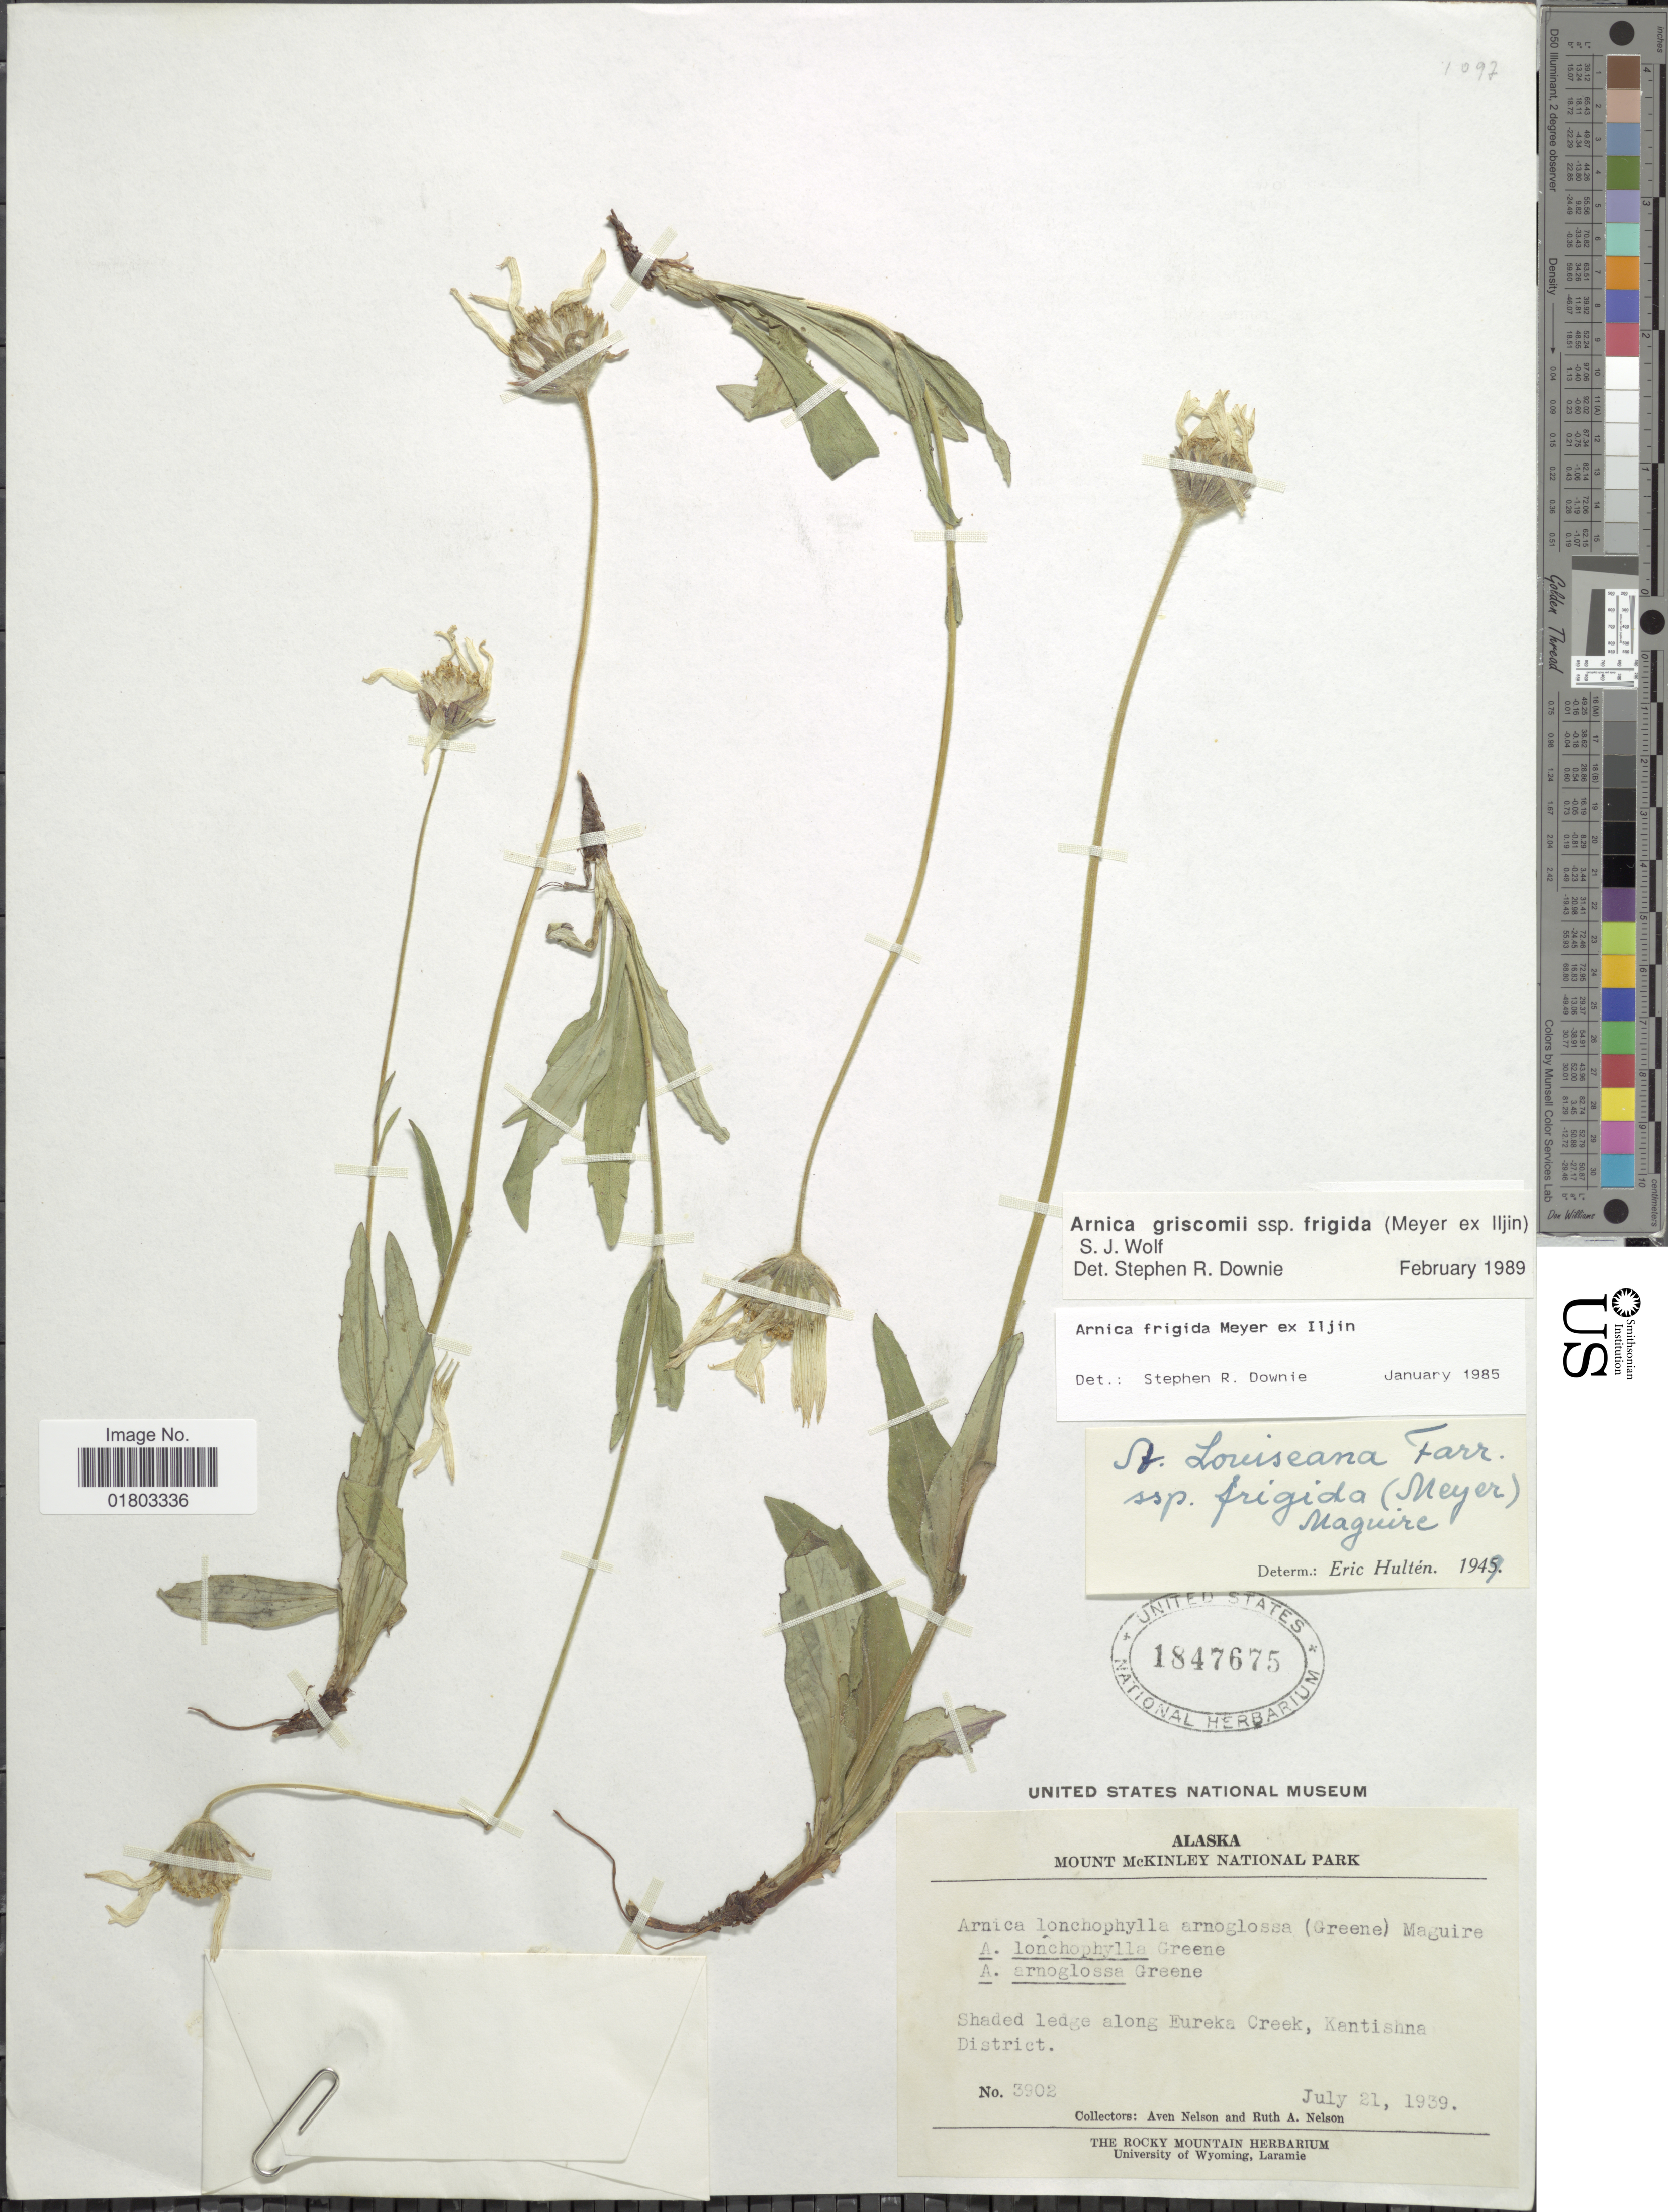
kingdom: Plantae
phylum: Tracheophyta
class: Magnoliopsida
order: Asterales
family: Asteraceae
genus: Arnica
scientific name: Arnica griscomii subsp. frigida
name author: (C.A. Mey. ex Iljin) S.J. Wolf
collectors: A. Nelson & R. A. Nelson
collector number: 3902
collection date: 1939-07-21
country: United States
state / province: Alaska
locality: Mount McKinley National Park, Shaded ledge along Eureka Creek, Kantishna District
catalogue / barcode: US 1847675